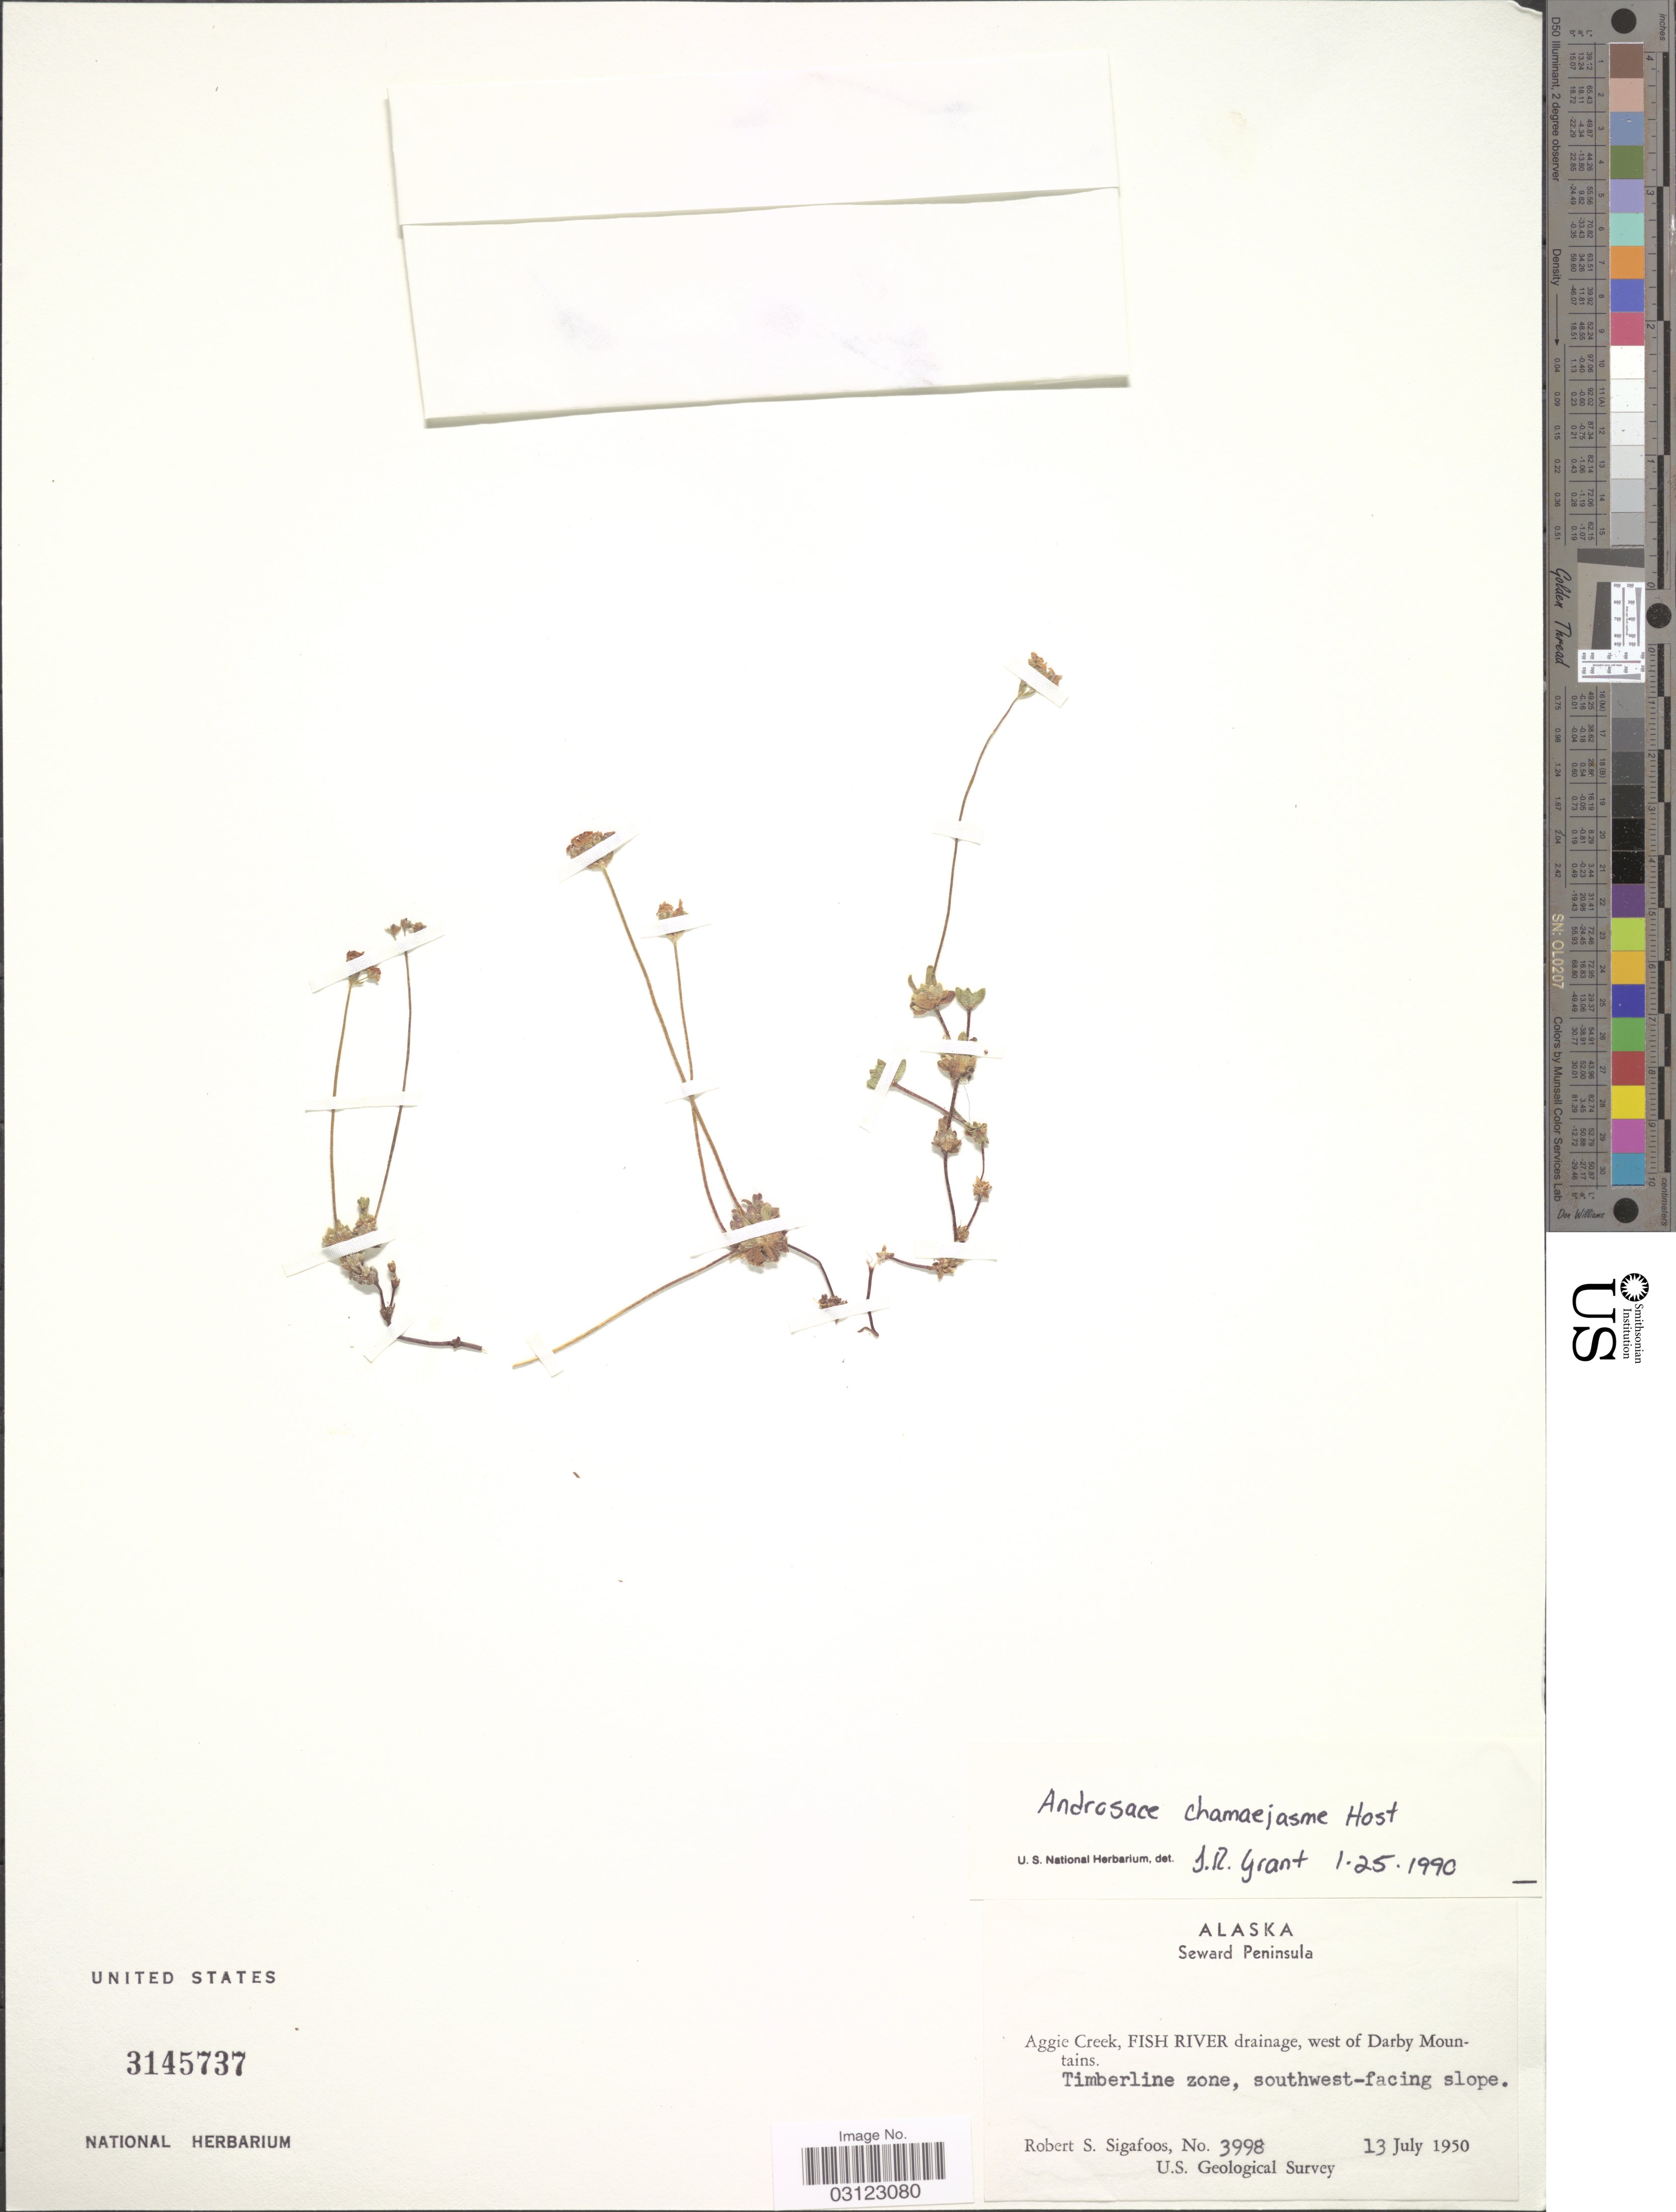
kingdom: Plantae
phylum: Tracheophyta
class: Magnoliopsida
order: Ericales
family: Primulaceae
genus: Androsace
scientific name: Androsace chamaejasme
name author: Wulfen ex Host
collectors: R. Sigafoos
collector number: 3998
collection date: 1950-07-13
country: United States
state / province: Alaska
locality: Seward Peninsula. Aggie Creek, Fish River drainage, west of Darby Mountains. Timberline zone, southwest-facing slope.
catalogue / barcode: US 3145737